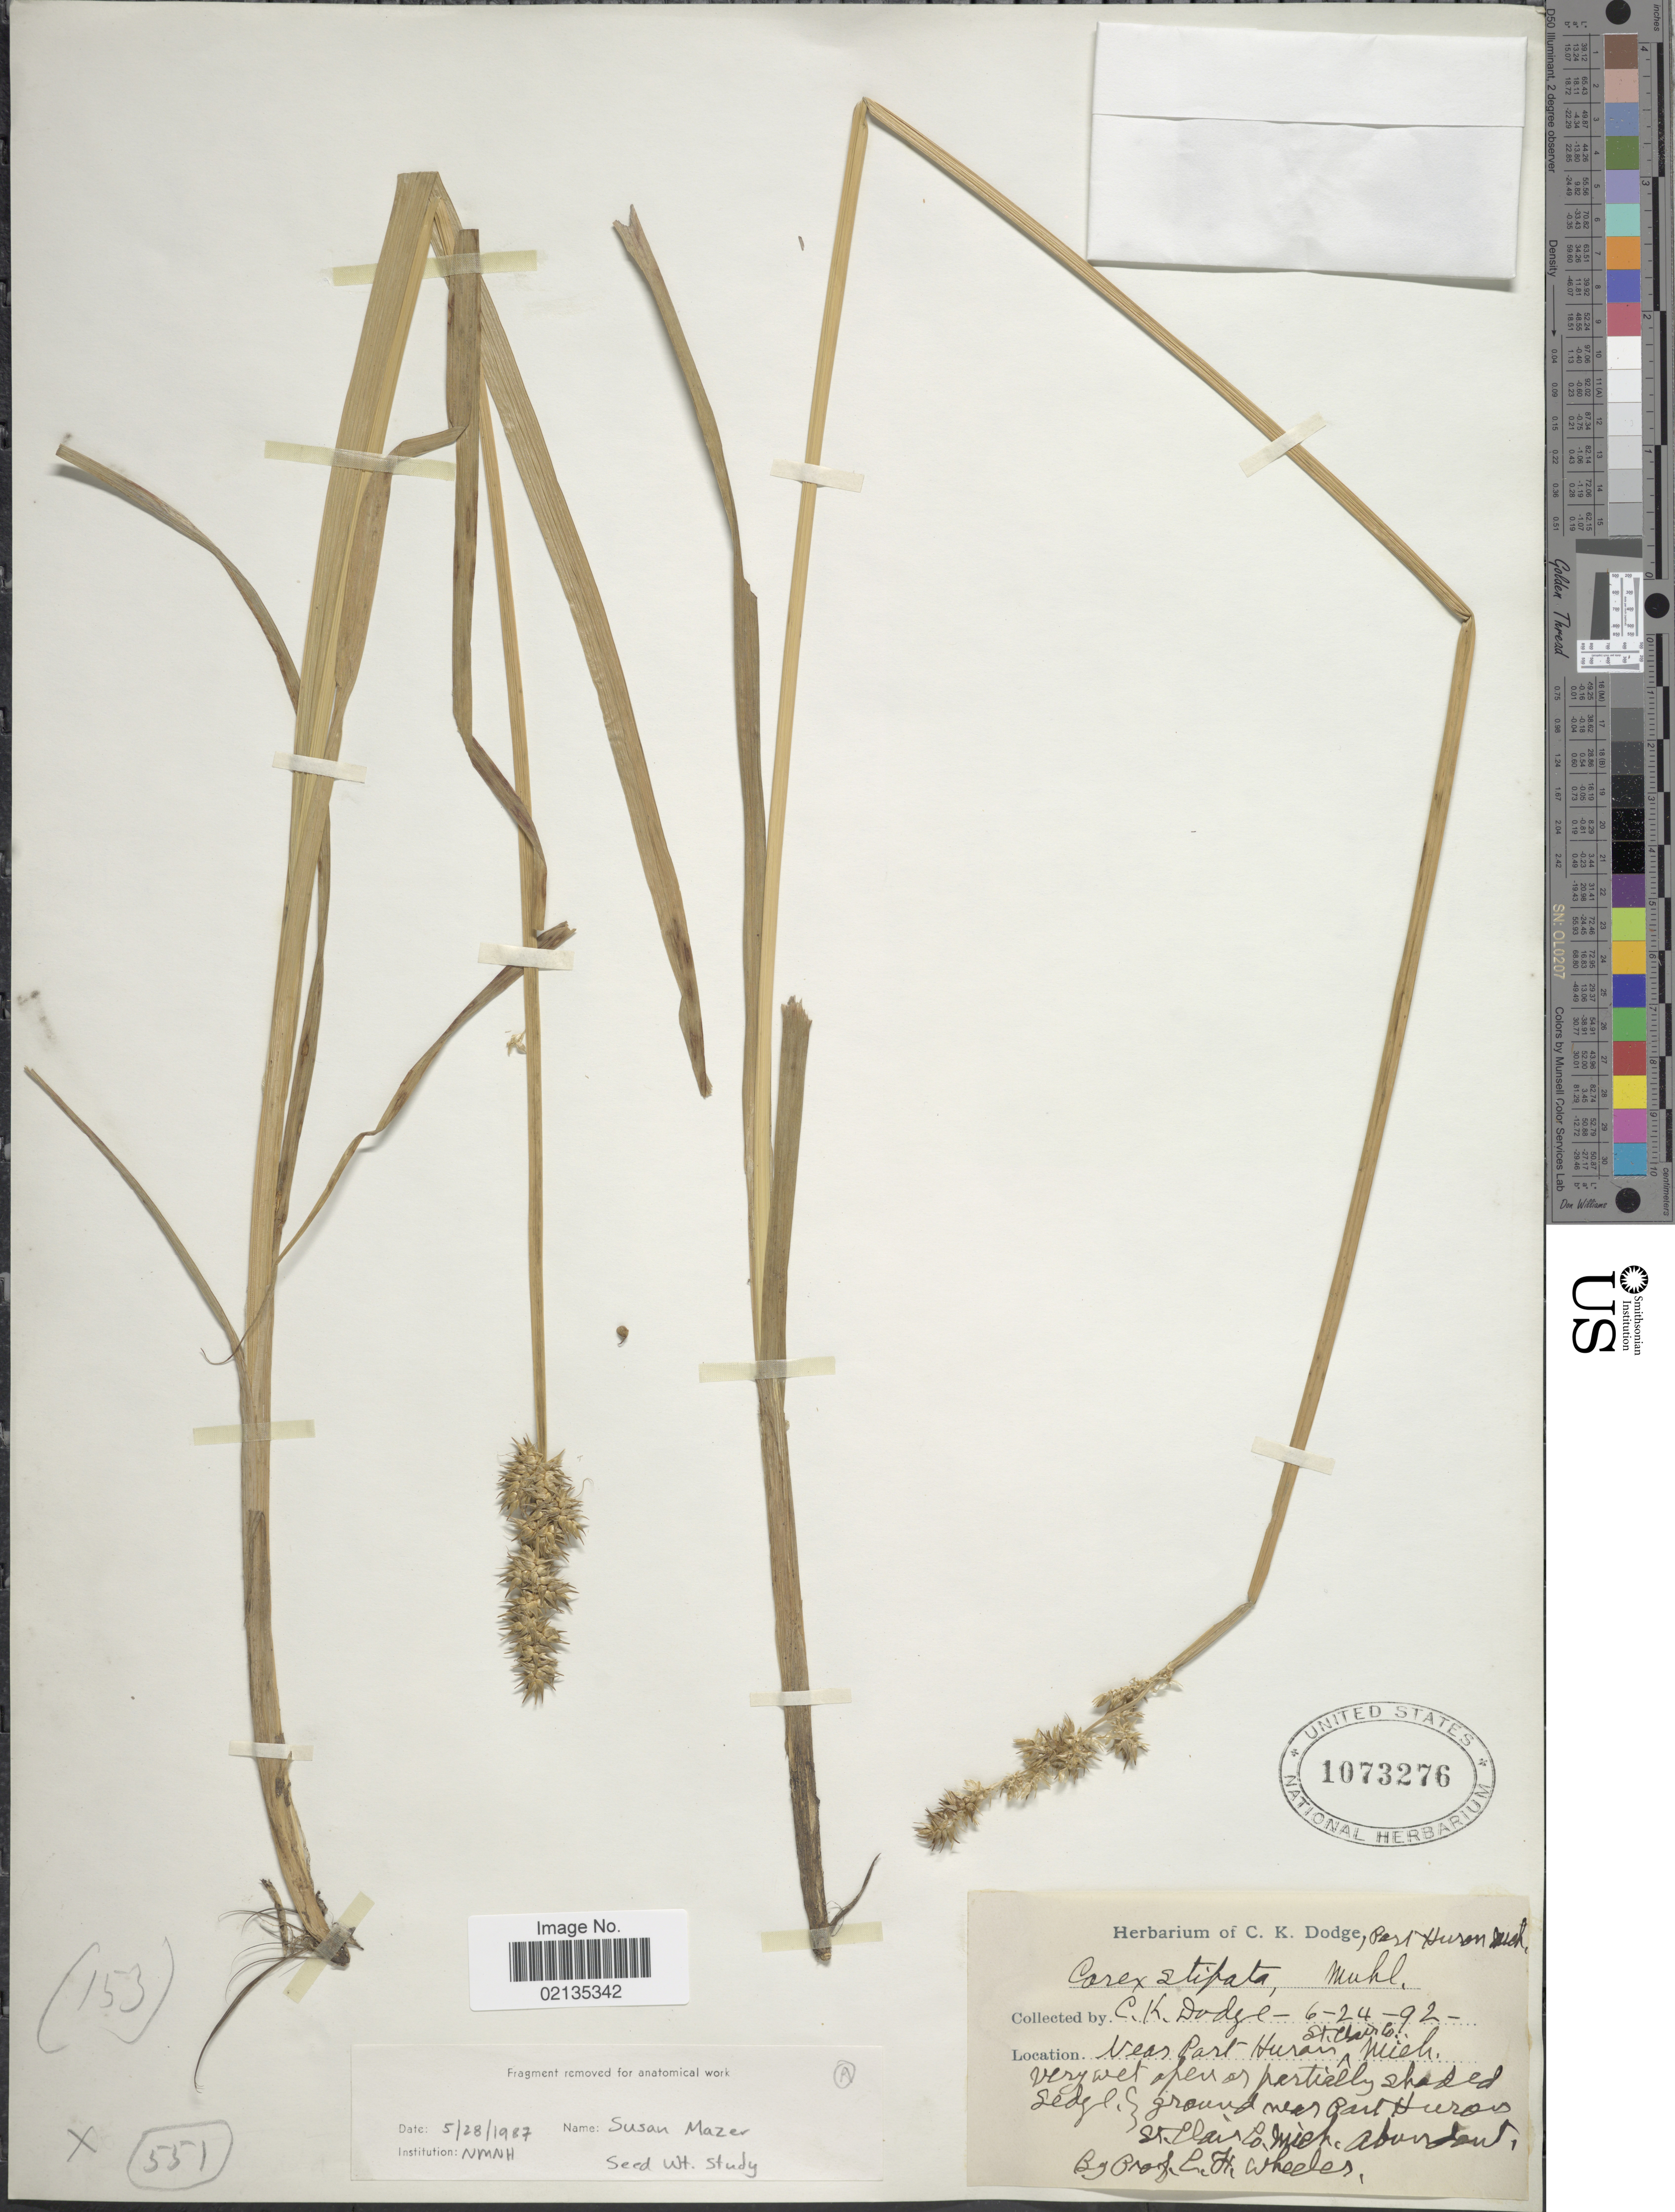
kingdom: Plantae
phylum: Tracheophyta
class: Liliopsida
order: Poales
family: Cyperaceae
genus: Carex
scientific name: Carex stipata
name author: Muhl. ex Willd.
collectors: C. Dodge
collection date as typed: Transcribed d/m/y: 24/6/92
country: United States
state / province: Michigan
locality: Near Port Huron. St. Clair Co., shaded sedge ground near Port Huron, St. Clair Co.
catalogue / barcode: US 1073276